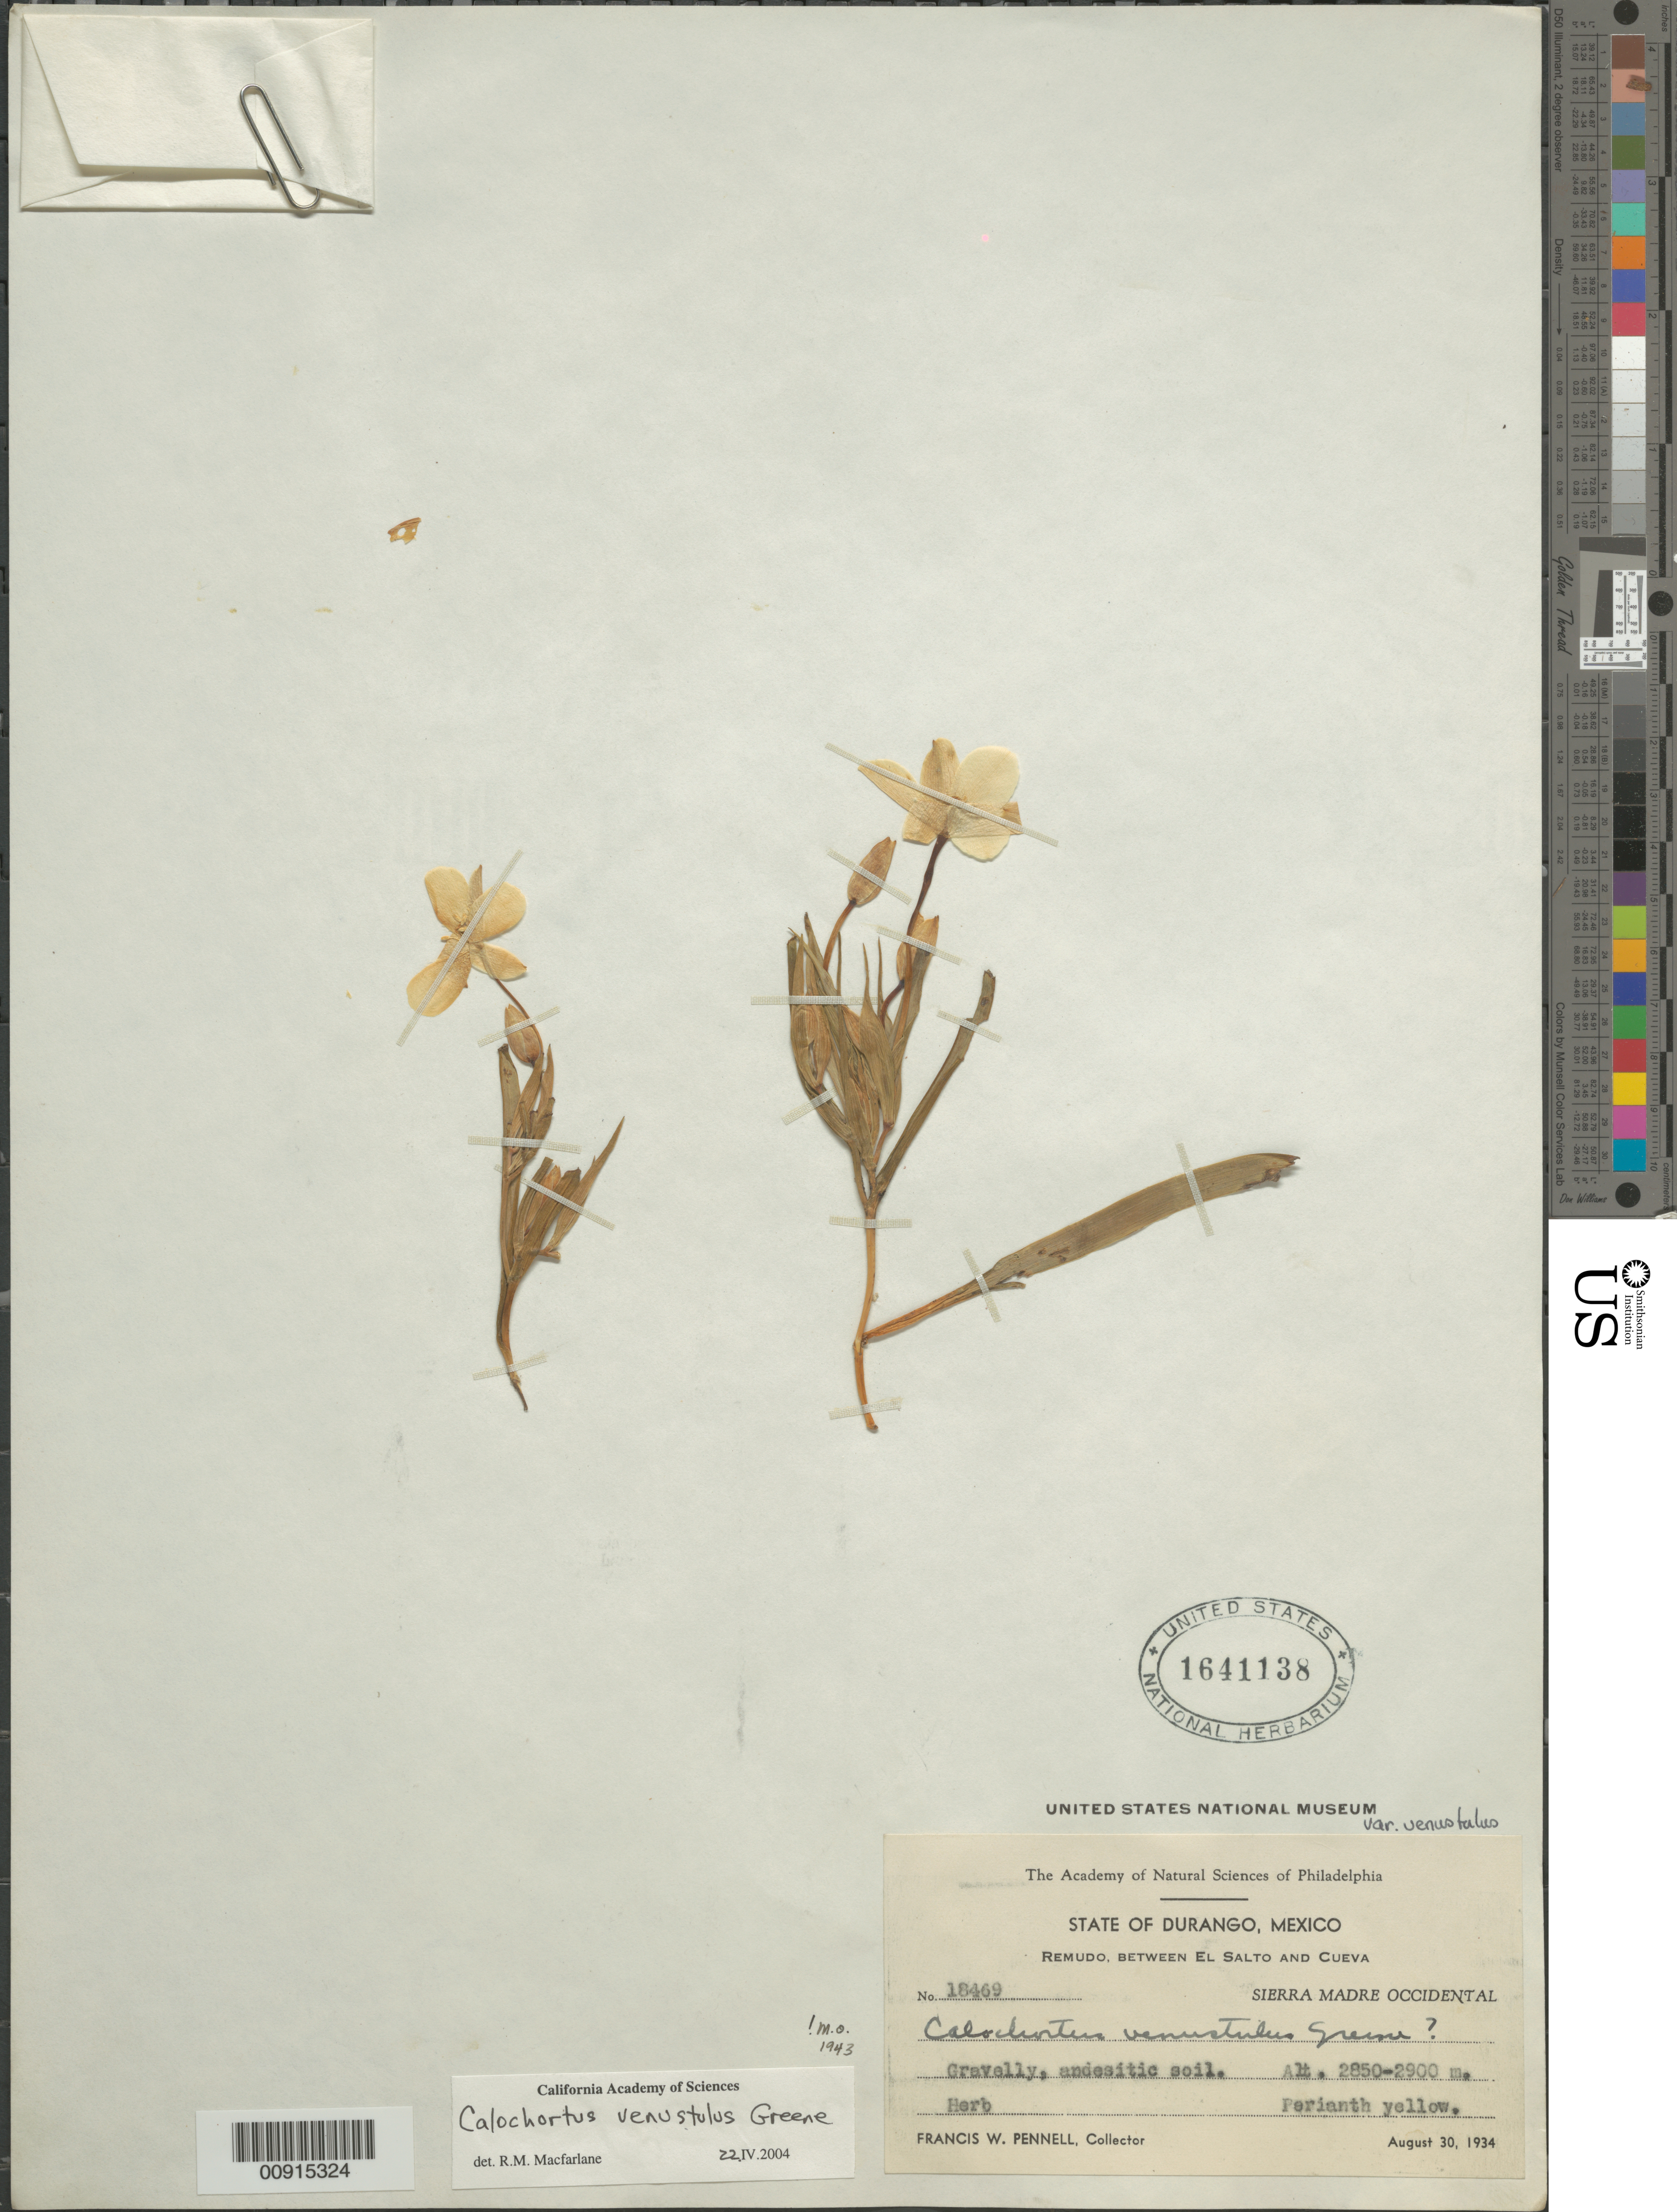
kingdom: Plantae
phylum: Tracheophyta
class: Liliopsida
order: Liliales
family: Liliaceae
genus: Calochortus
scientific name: Calochortus venustulus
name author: Greene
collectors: F. W. Pennell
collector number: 18469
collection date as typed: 30 Aug 1934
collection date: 1934-08-30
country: Mexico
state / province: Durango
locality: Remudo, between El Salto and Cueva, State of Durango. Sierra Madre Occidental.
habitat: Gravelly, andesitic soil.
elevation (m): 2900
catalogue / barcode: US 1641138